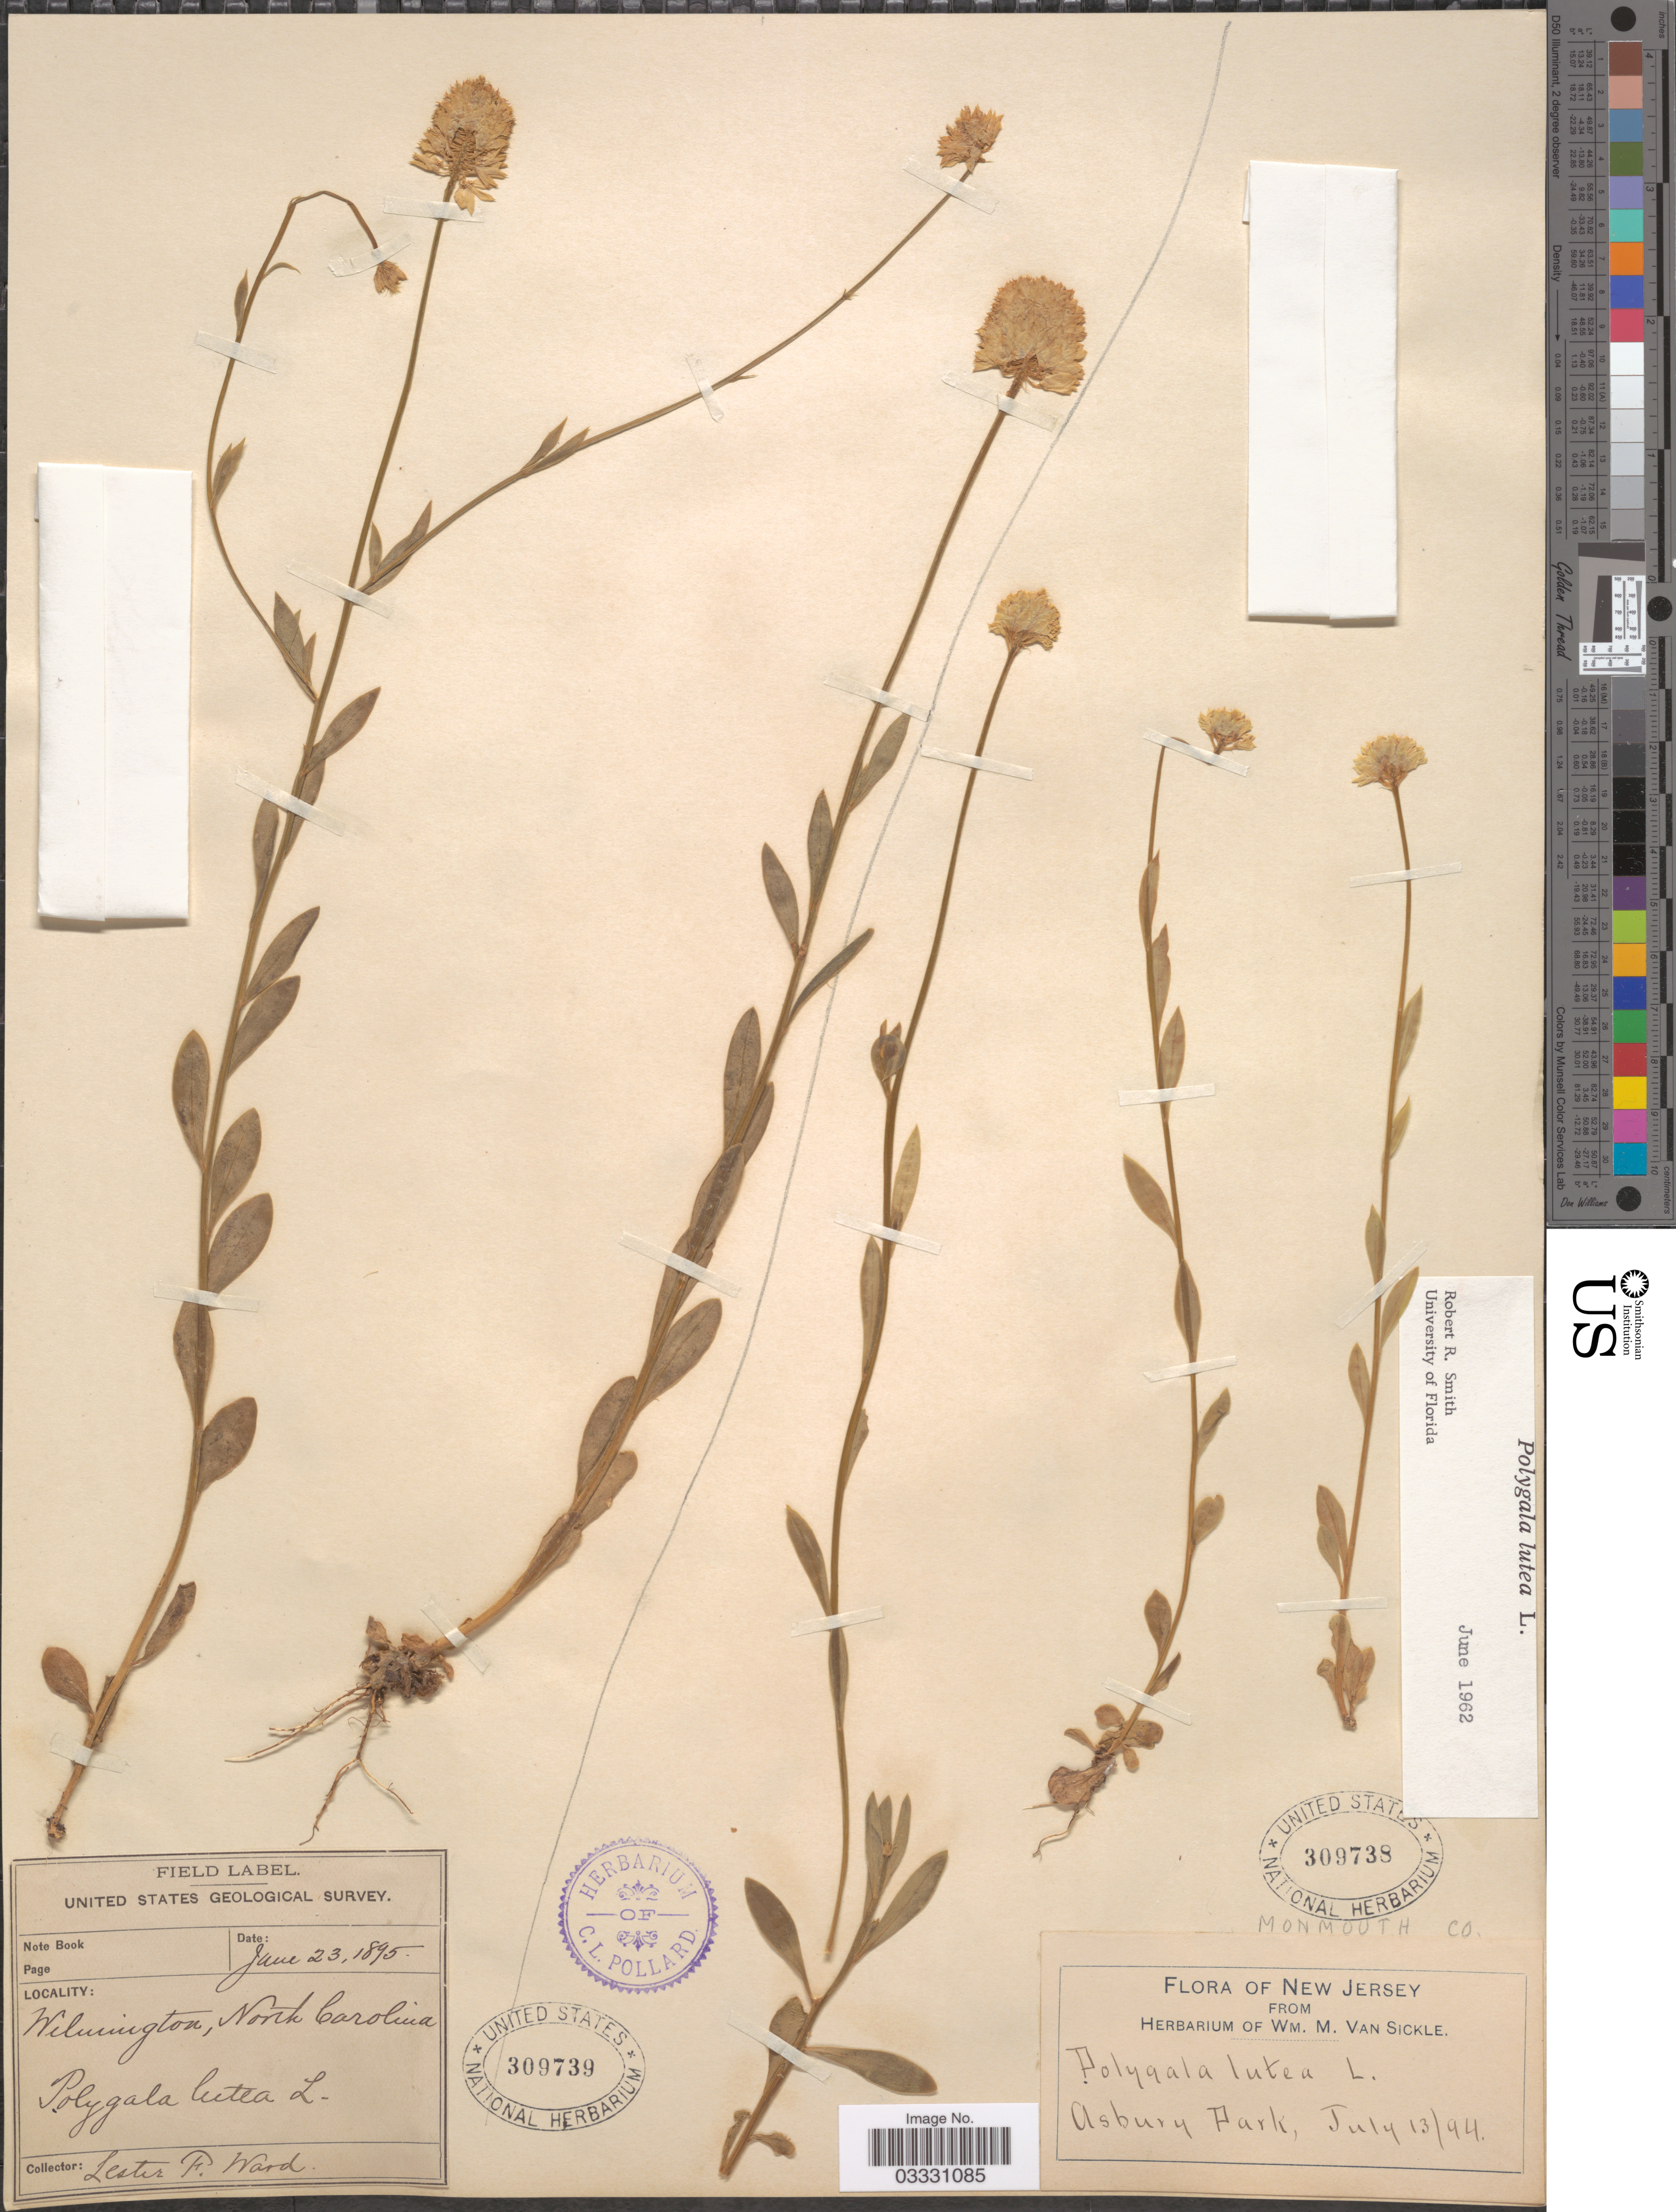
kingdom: Plantae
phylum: Tracheophyta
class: Magnoliopsida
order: Fabales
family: Polygalaceae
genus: Polygala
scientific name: Polygala lutea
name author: L.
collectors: ex herb. Wm. M. Van Sickle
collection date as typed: Transcribed d/m/y: 13/7/94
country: United States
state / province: New Jersey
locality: Monmouth Co. Asbury Park.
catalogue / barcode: US 309738